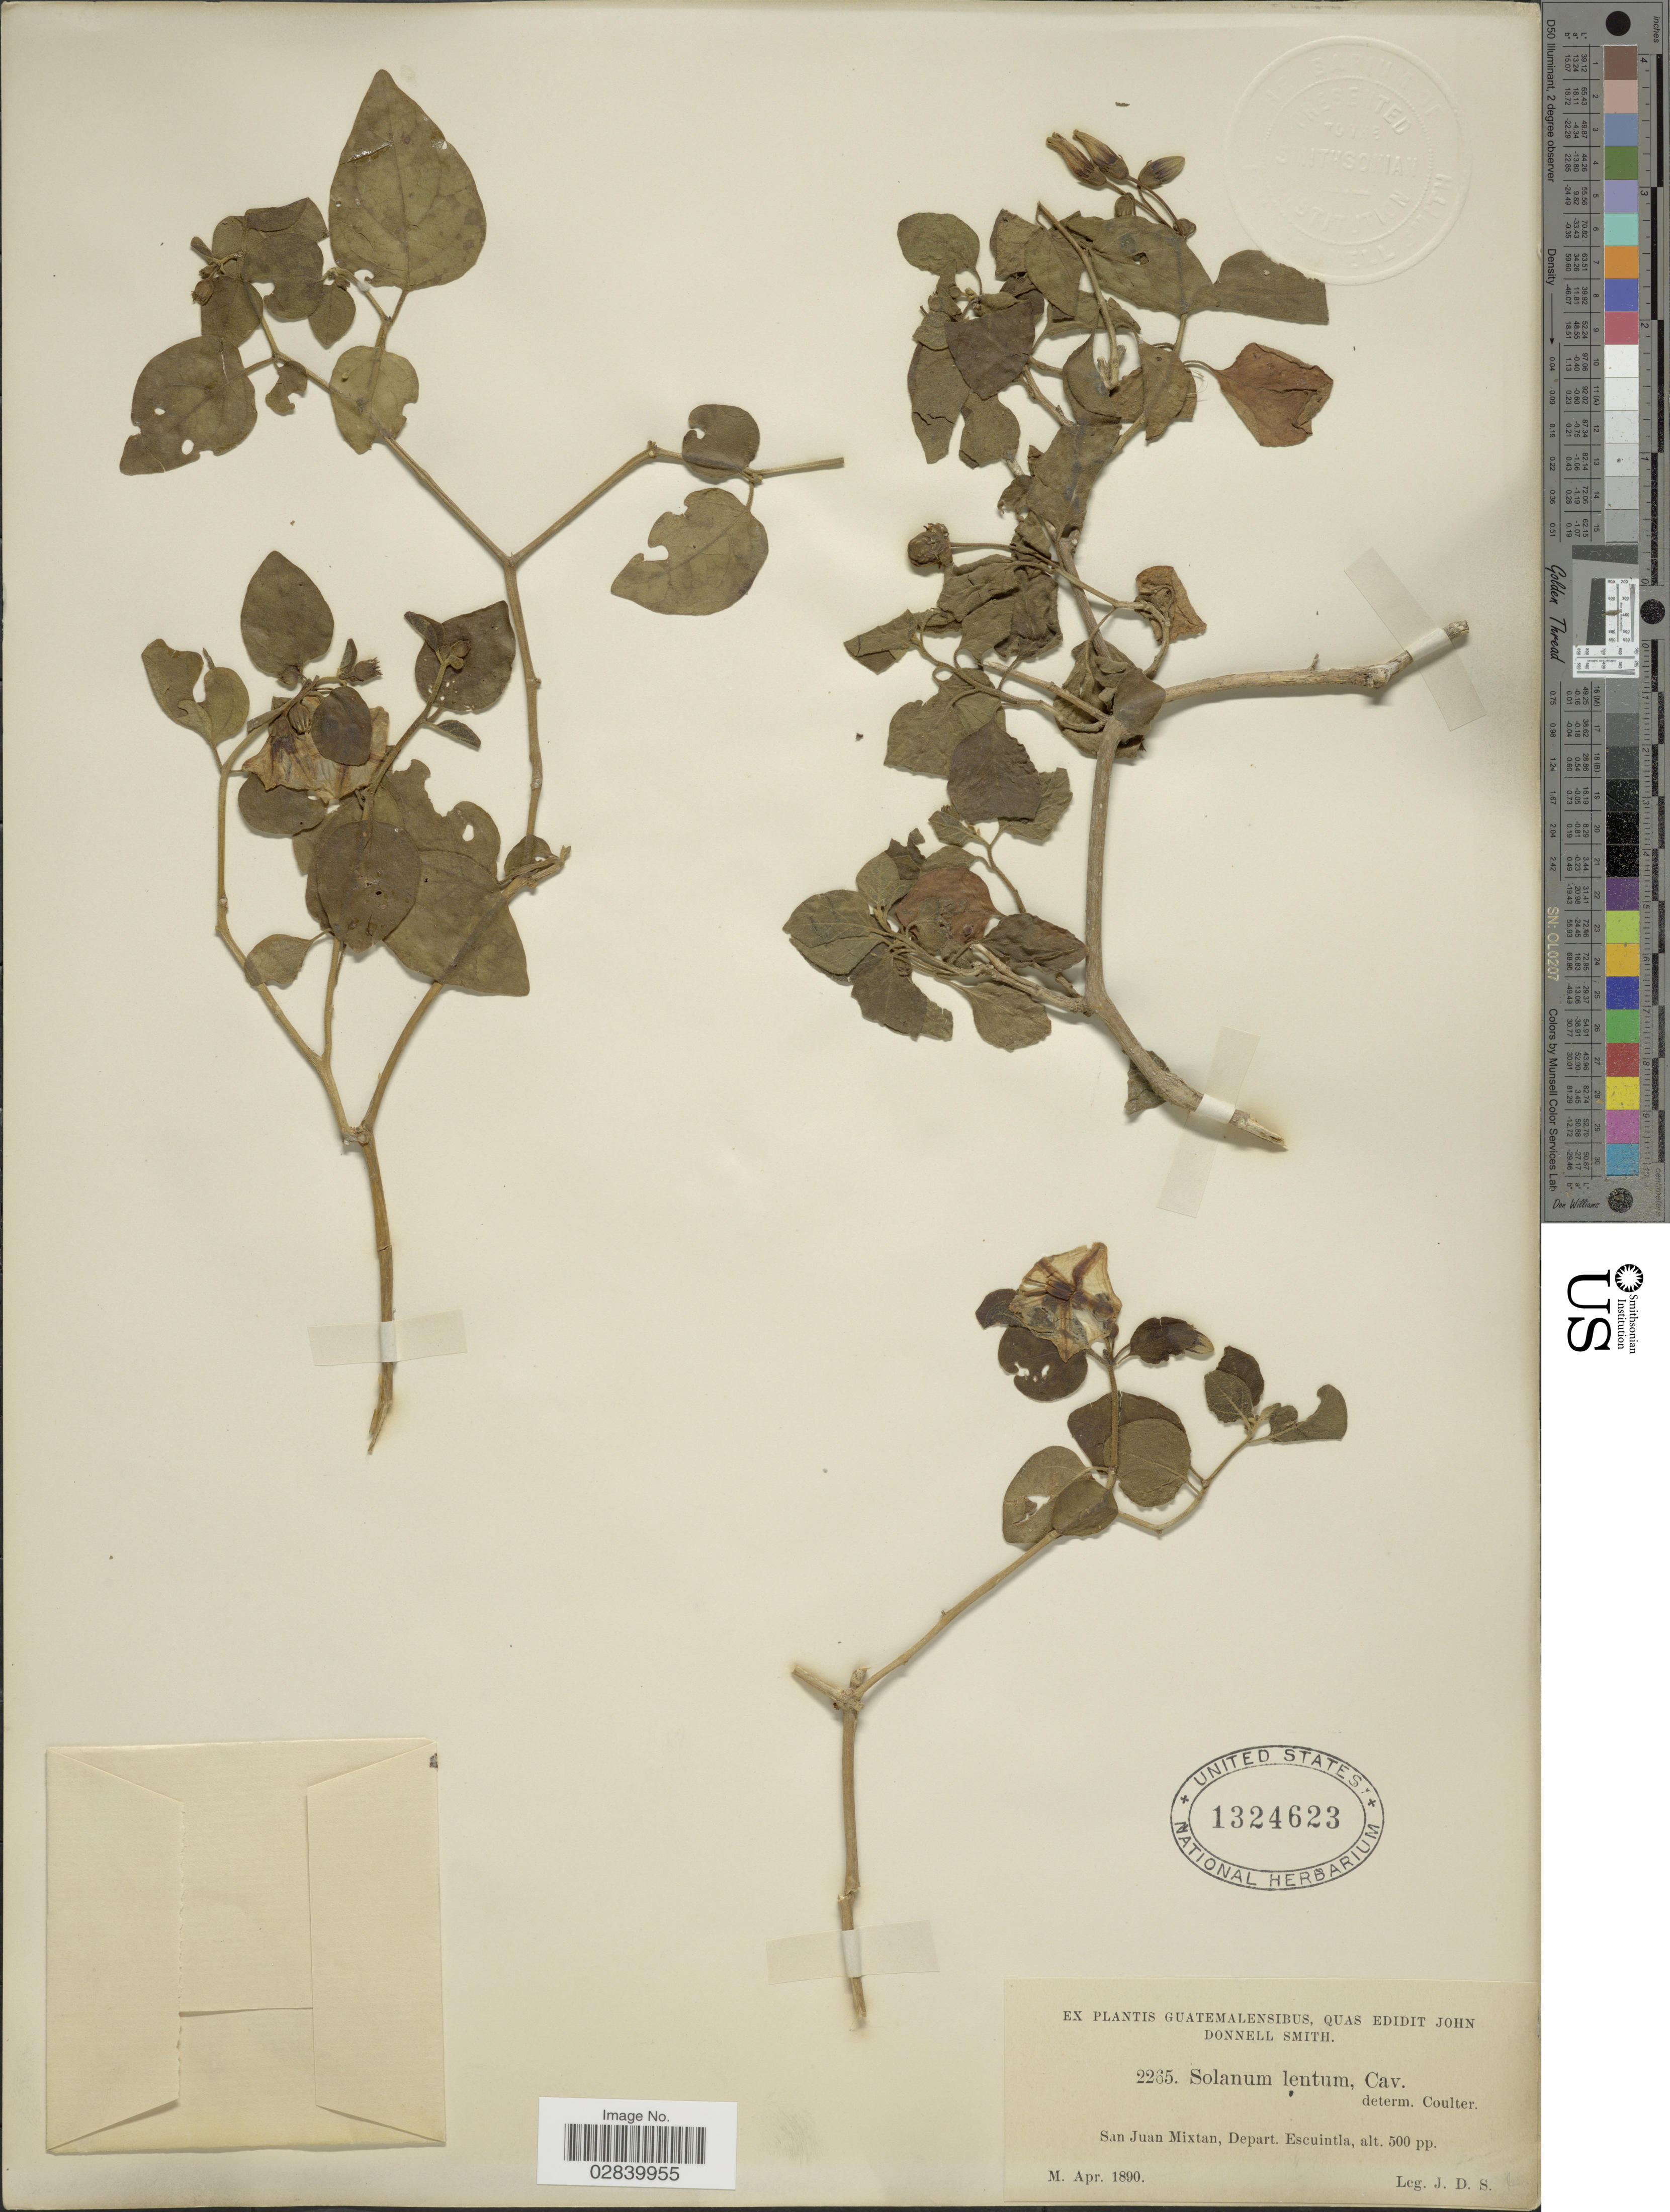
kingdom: Plantae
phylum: Tracheophyta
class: Magnoliopsida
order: Solanales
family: Solanaceae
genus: Lycianthes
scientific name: Lycianthes lenta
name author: (Cav.) Bitter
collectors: J. Donnell Smith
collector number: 2265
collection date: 1890-04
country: Guatemala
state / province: Escuintla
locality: San Juan Mixtan, Depart. Escuintla.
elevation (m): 152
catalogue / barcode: US 1324623